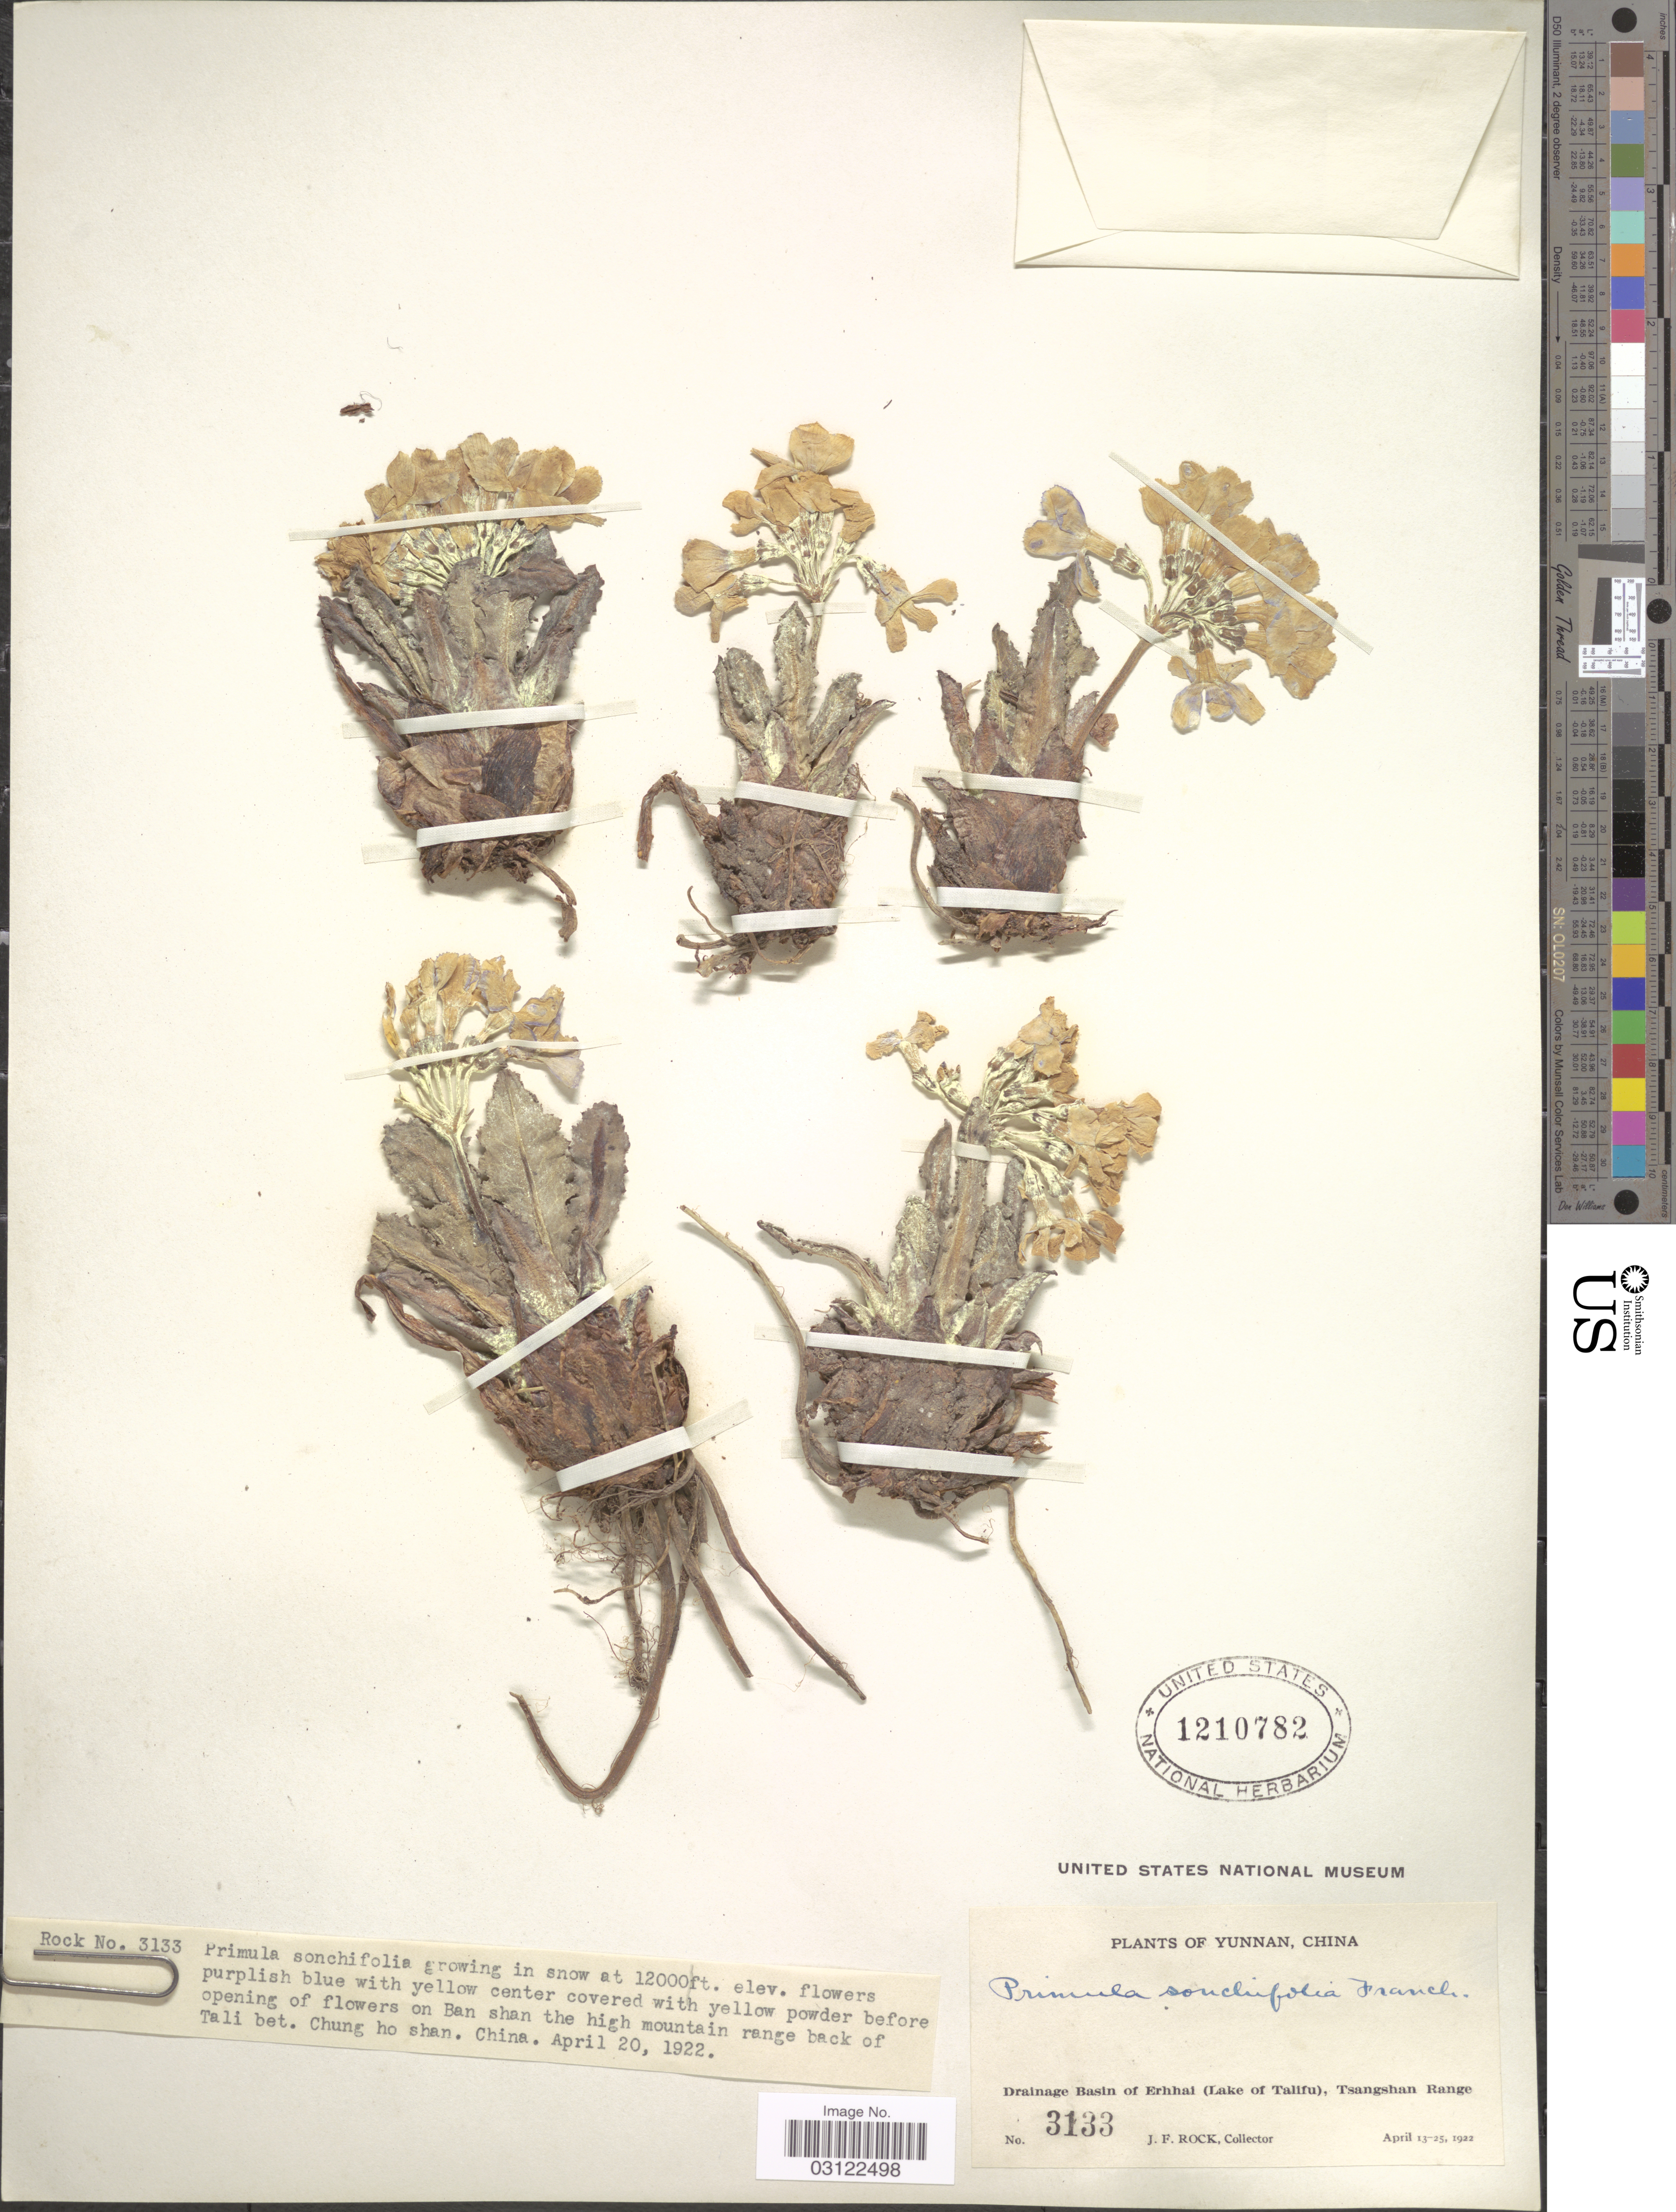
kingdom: Plantae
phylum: Tracheophyta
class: Magnoliopsida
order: Ericales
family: Primulaceae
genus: Primula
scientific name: Primula sonchifolia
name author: Franch.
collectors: J. Rock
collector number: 3133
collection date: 1922-04-20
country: China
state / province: Yunnan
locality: Drainage Basin of Erhhal (Lake of Talifu), Tsangshan Range.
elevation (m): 3658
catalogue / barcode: US 1210782